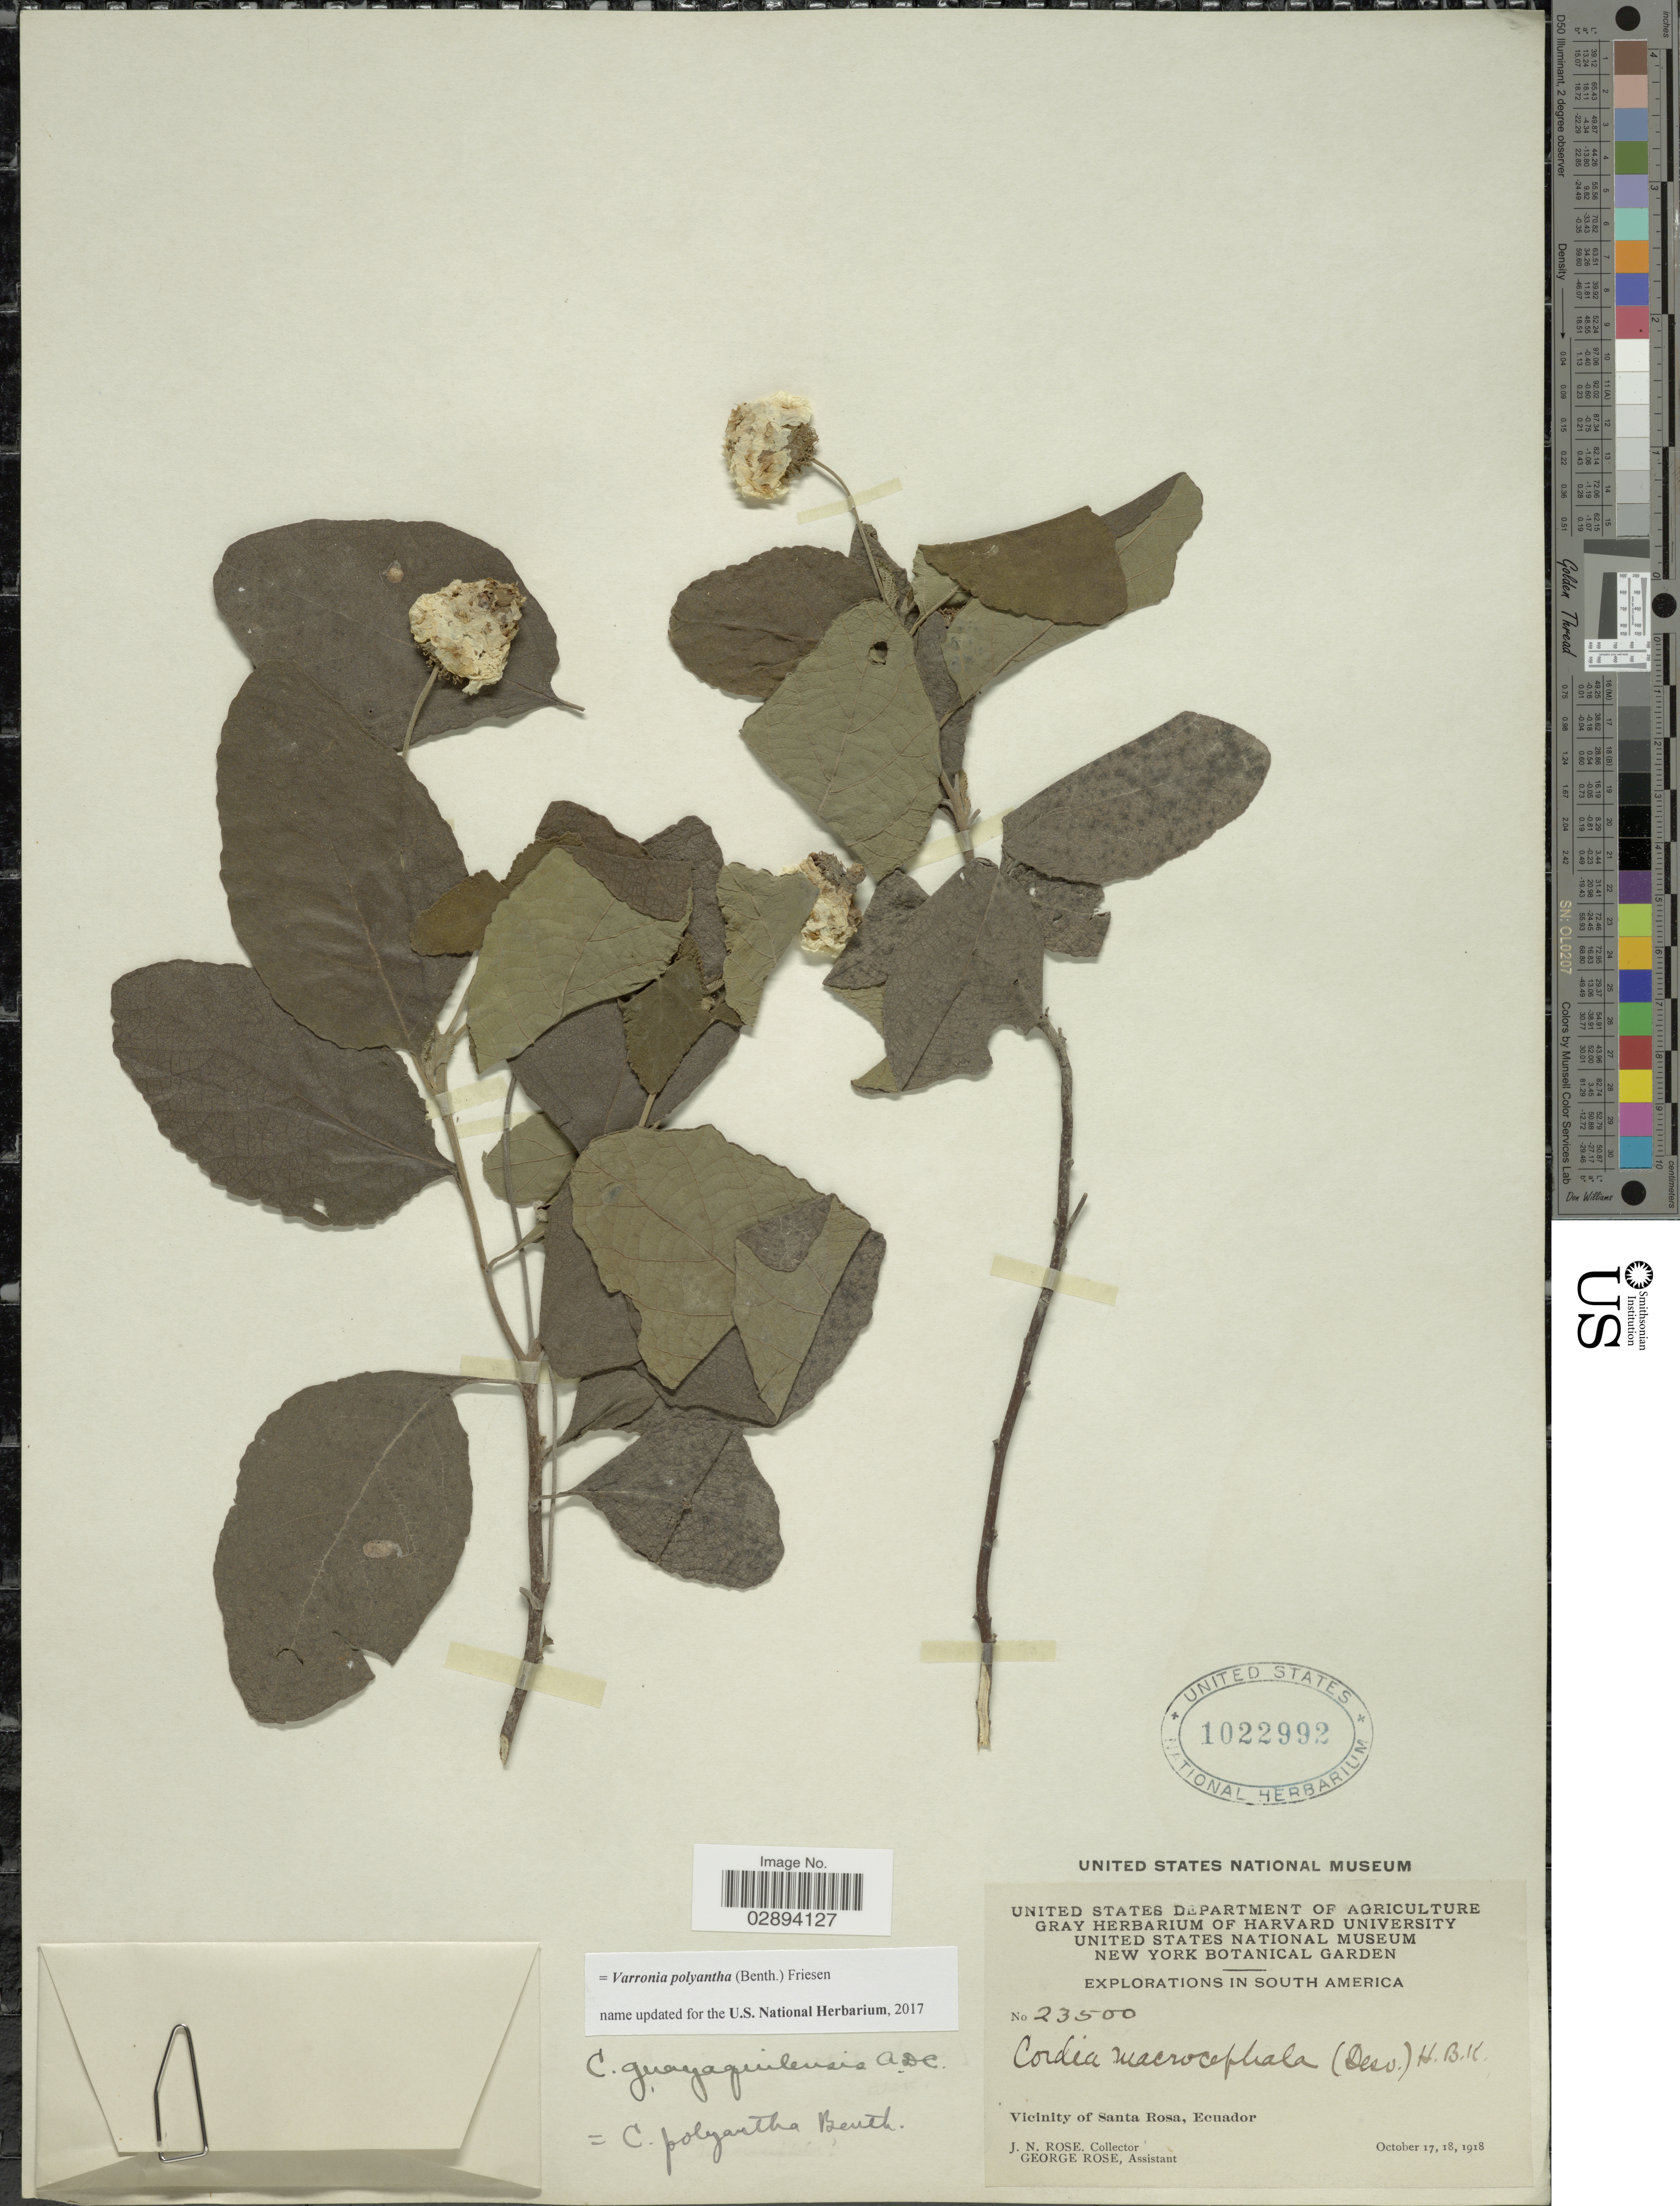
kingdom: Plantae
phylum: Tracheophyta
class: Magnoliopsida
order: Boraginales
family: Cordiaceae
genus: Varronia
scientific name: Varronia polyantha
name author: (Benth.) Friesen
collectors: J. N. Rose & G. Rose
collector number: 23500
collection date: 1918-10-17/1918-10-18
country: Ecuador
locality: Vicinity of Santa Rosa.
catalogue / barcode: US 1022992